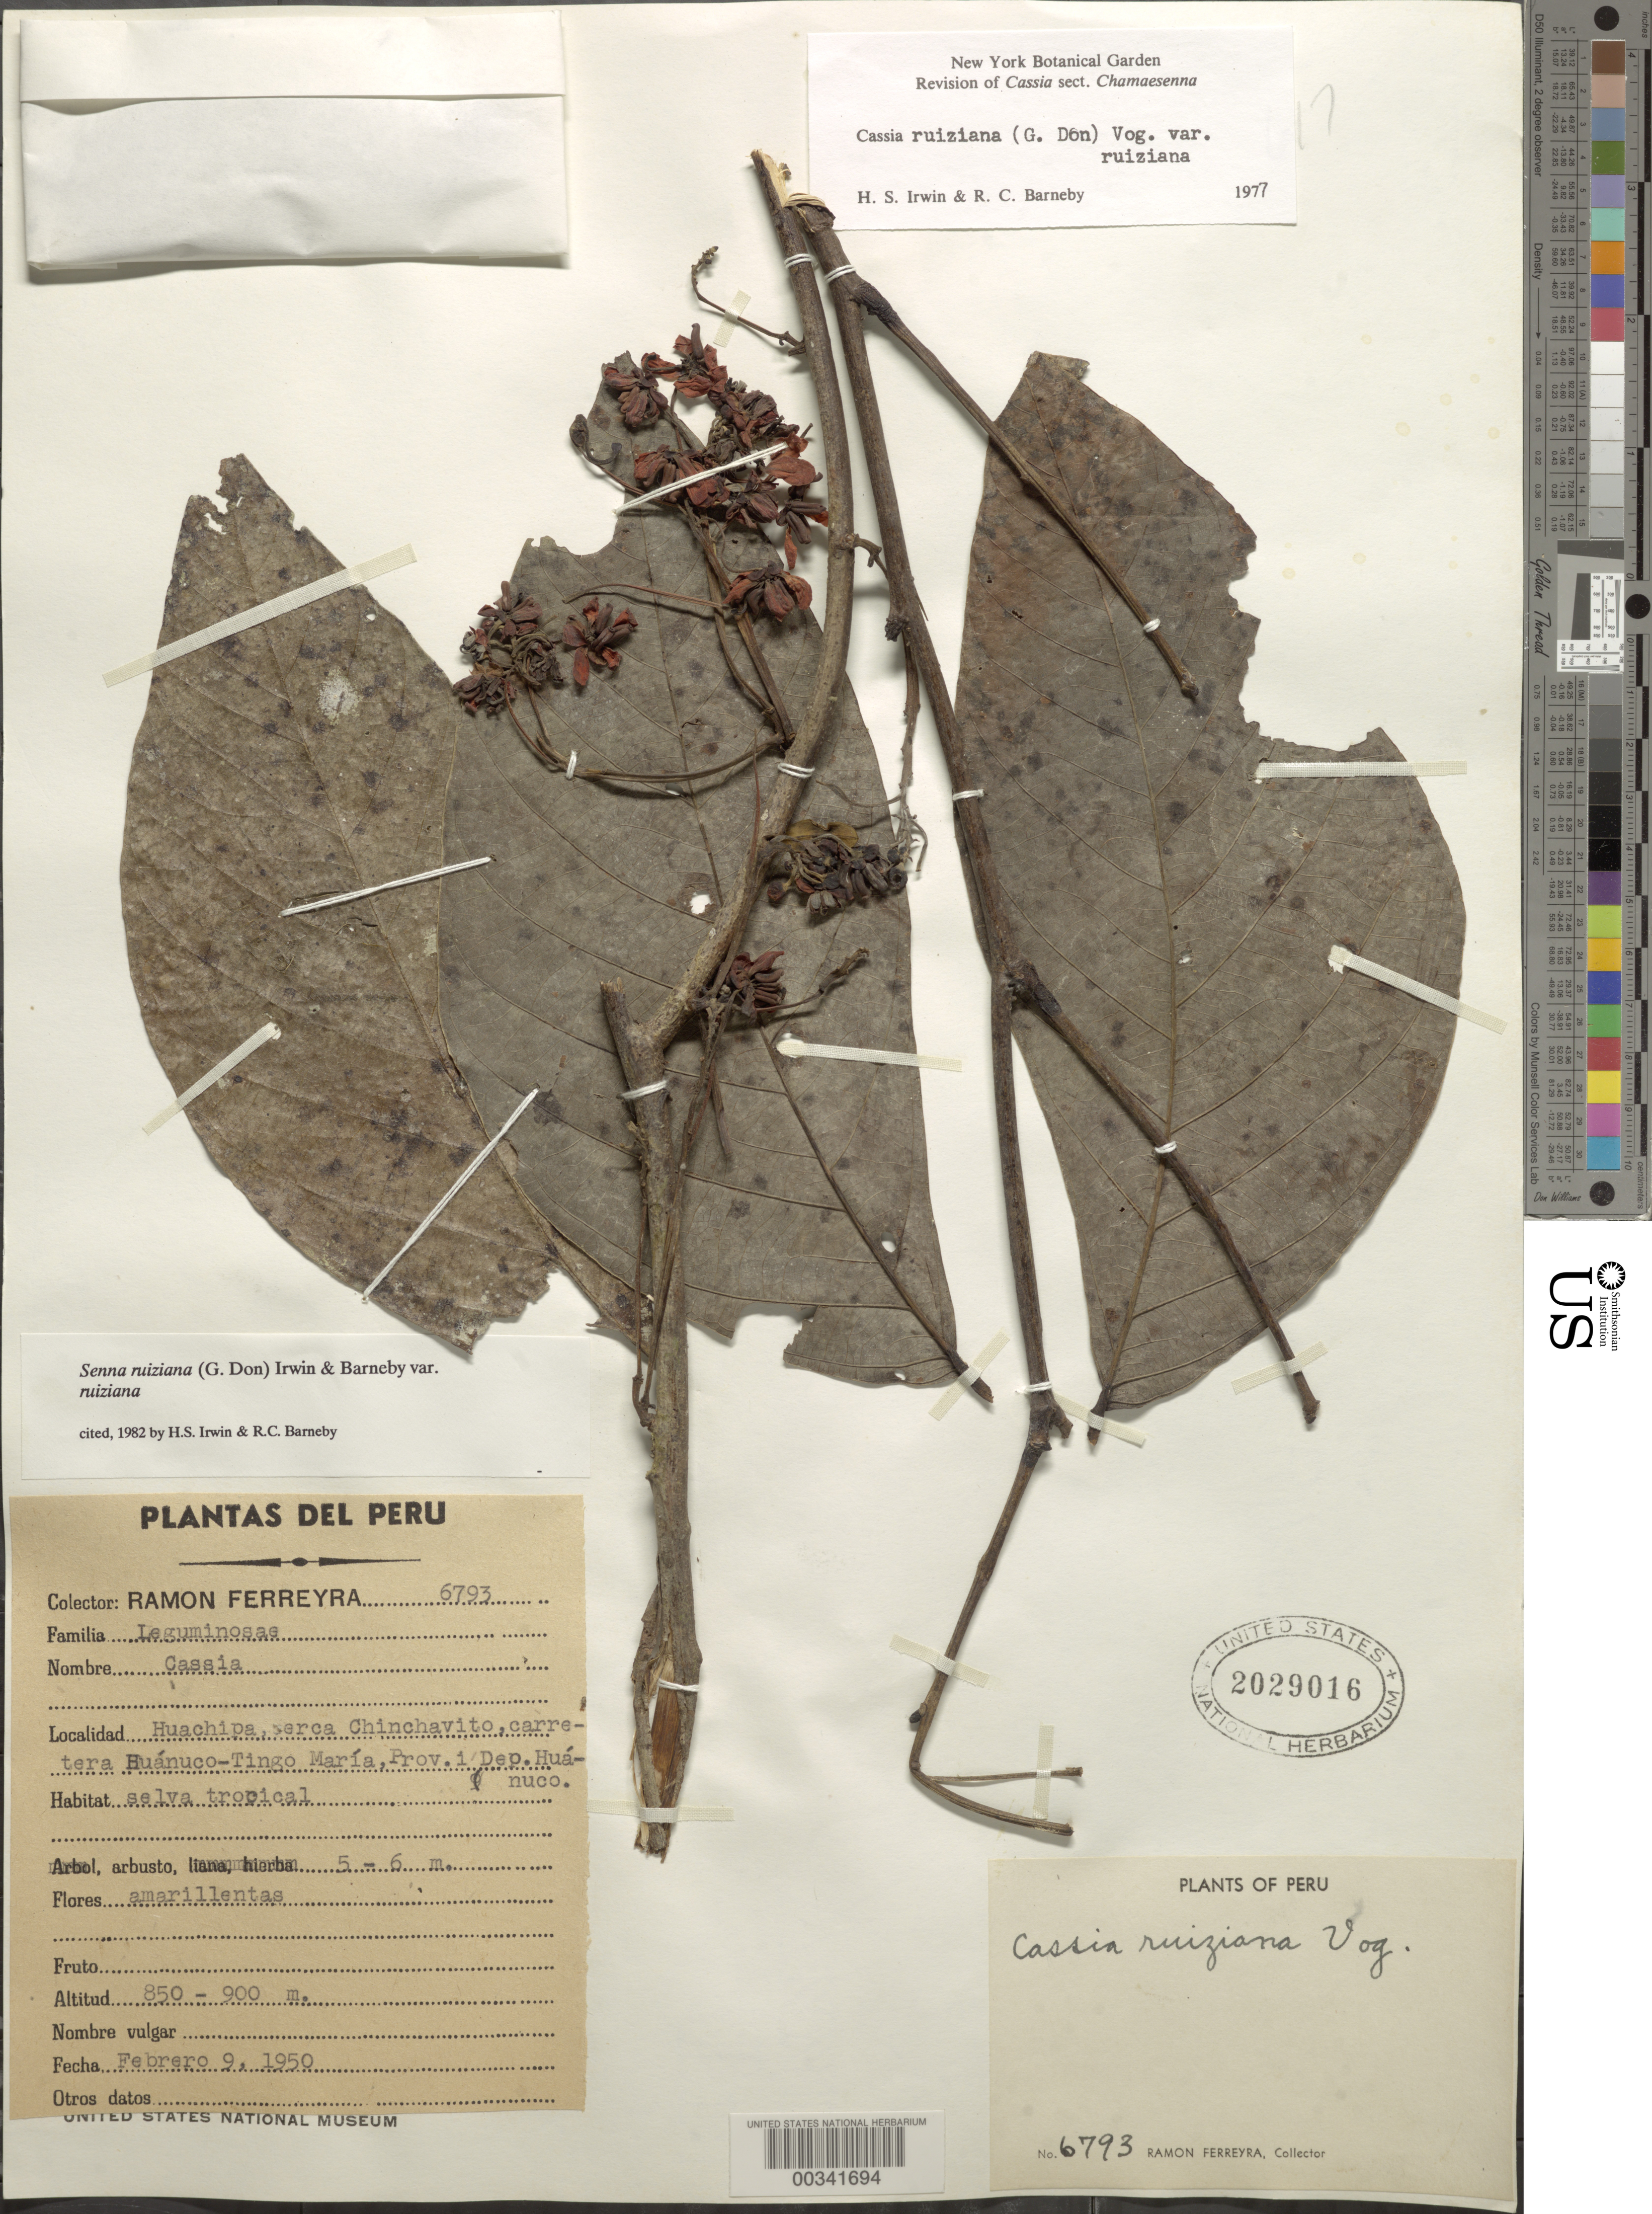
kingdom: Plantae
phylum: Tracheophyta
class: Magnoliopsida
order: Fabales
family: Fabaceae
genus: Senna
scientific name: Senna ruiziana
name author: (G. Don) H.S. Irwin & Barneby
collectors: R. A. Ferreyra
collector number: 6793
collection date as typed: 09 Feb 1950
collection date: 1950-02-09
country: Peru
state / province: Huánuco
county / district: Huánuco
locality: Huachipa, cerca Chinchavito, Carretera Huánuco-Tingo María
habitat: Tropical forest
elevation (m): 850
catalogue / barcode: US 2029016